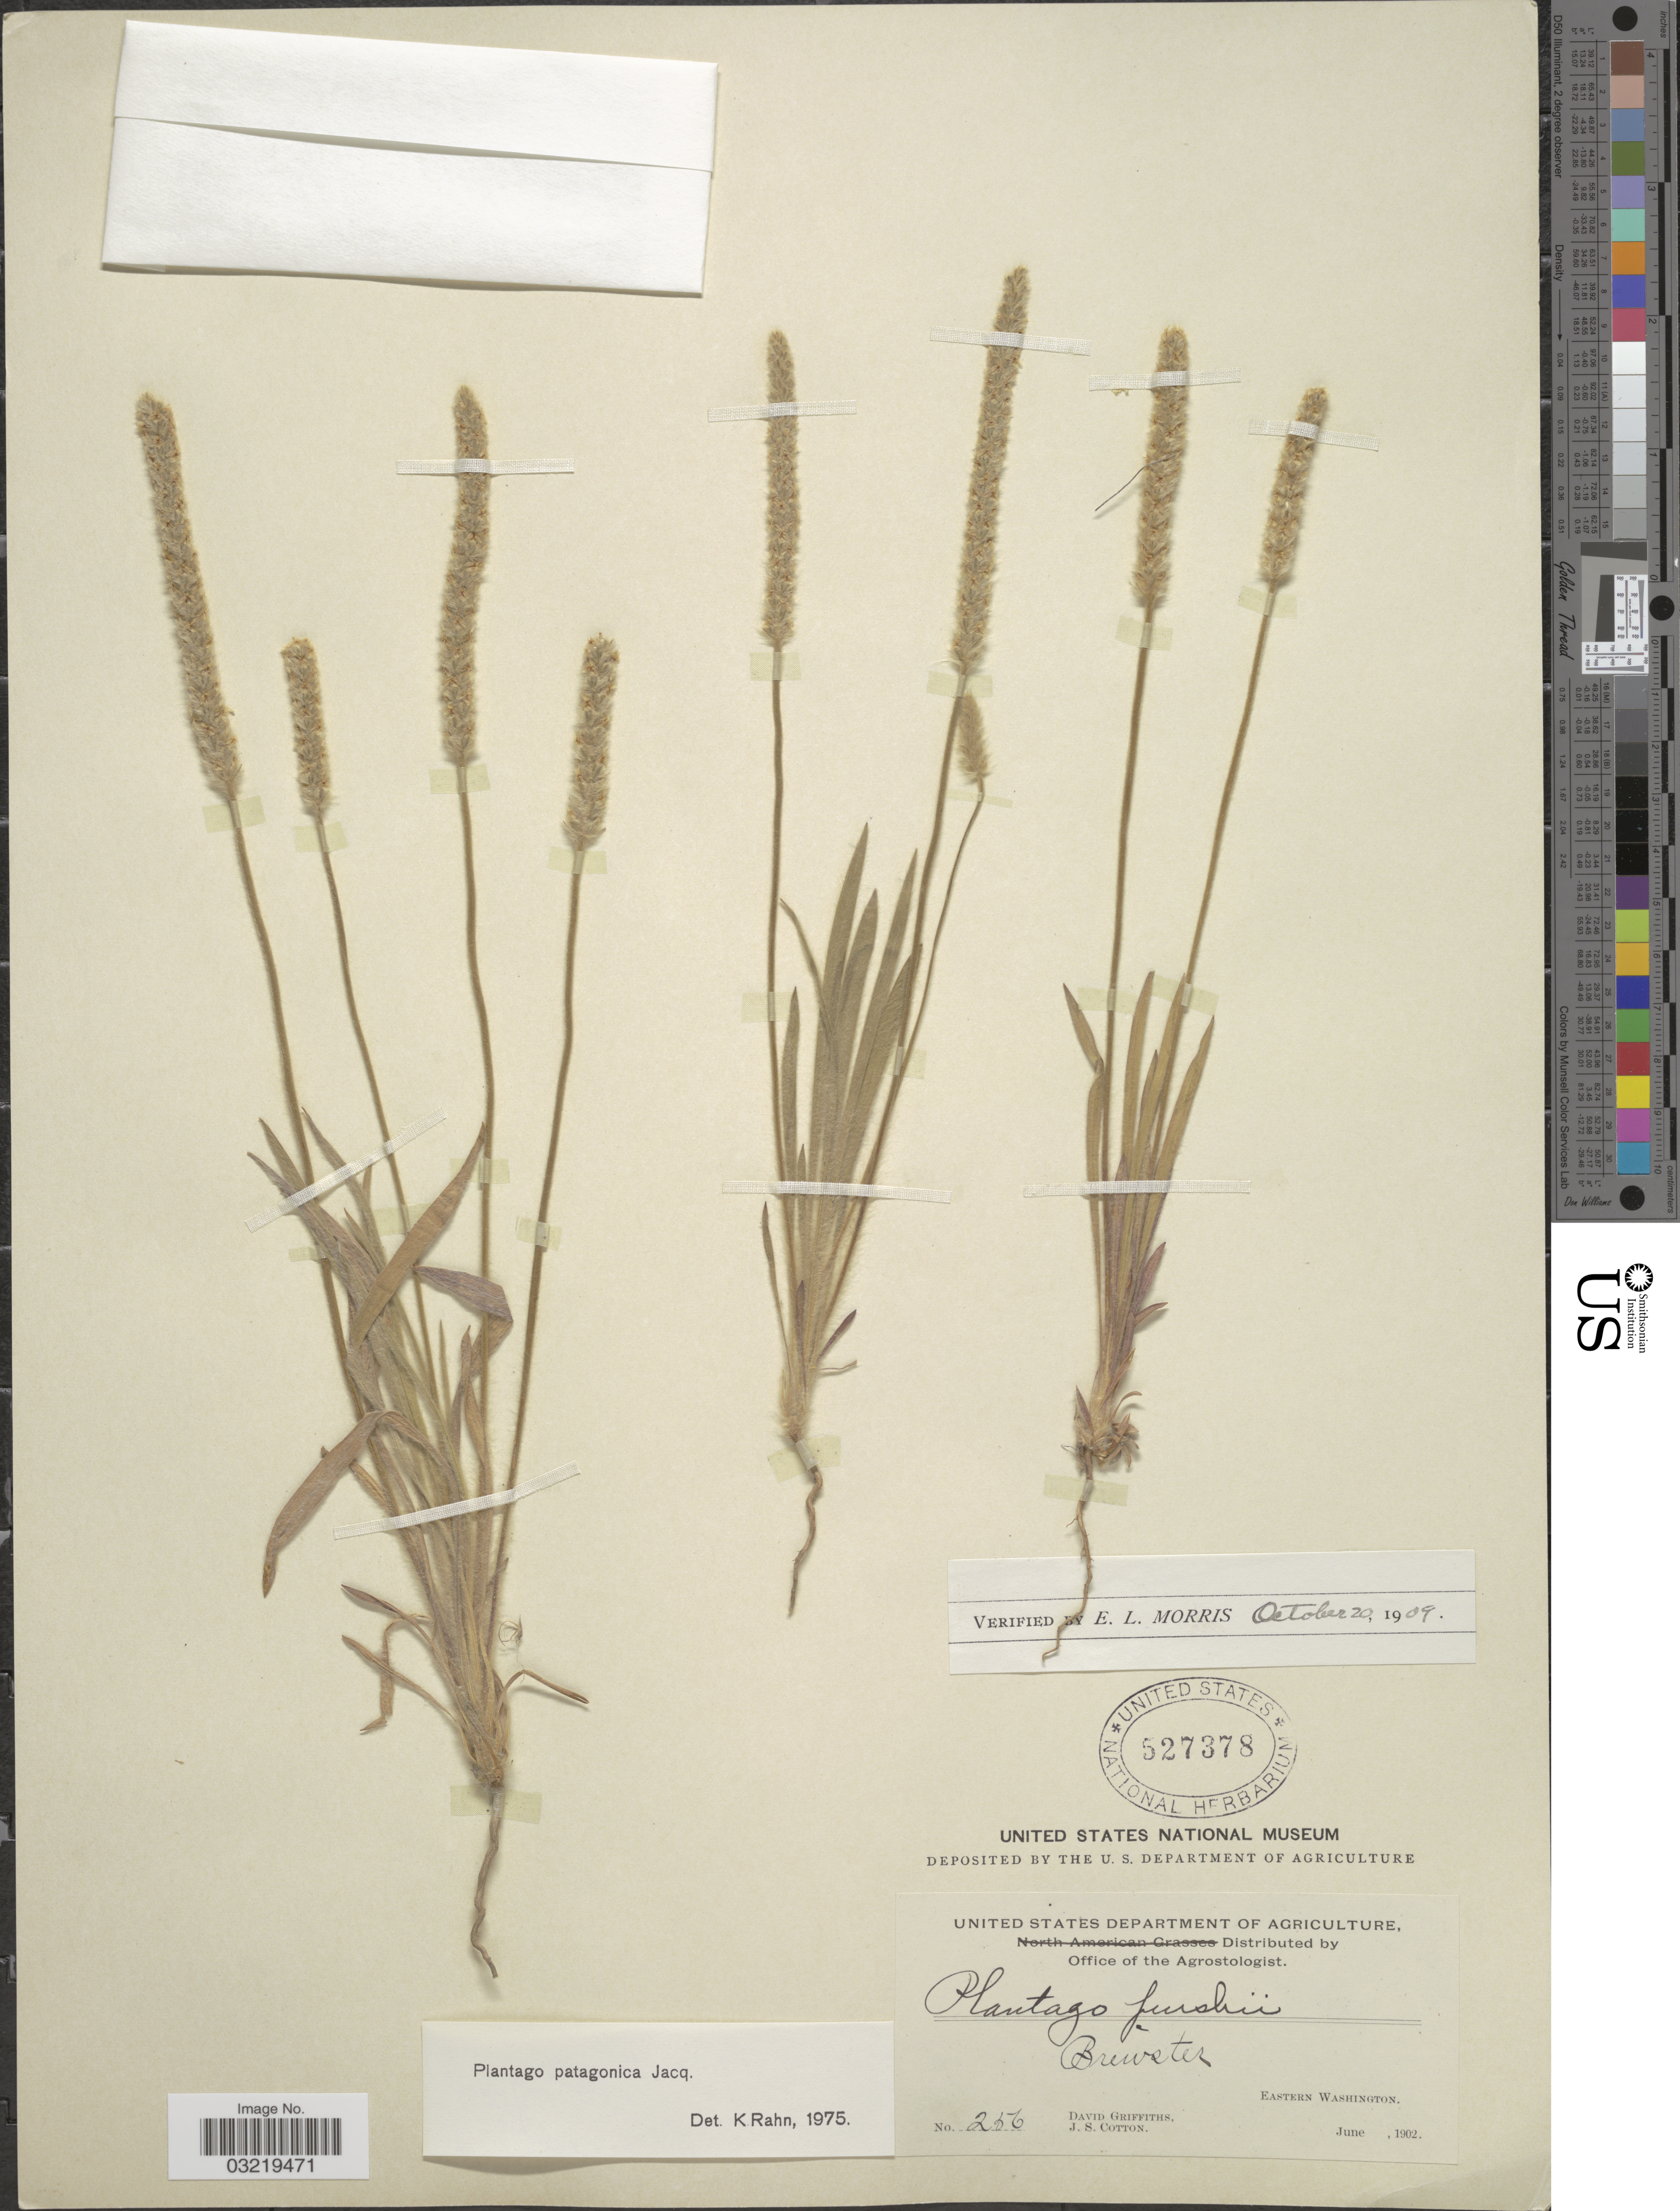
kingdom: Plantae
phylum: Tracheophyta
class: Magnoliopsida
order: Lamiales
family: Plantaginaceae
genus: Plantago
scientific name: Plantago patagonica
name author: Jacq.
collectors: D. Griffiths & J. S. Cotton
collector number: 256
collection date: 1902-06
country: United States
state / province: Washington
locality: Brewster. Eastern Washington.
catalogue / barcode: US 527378